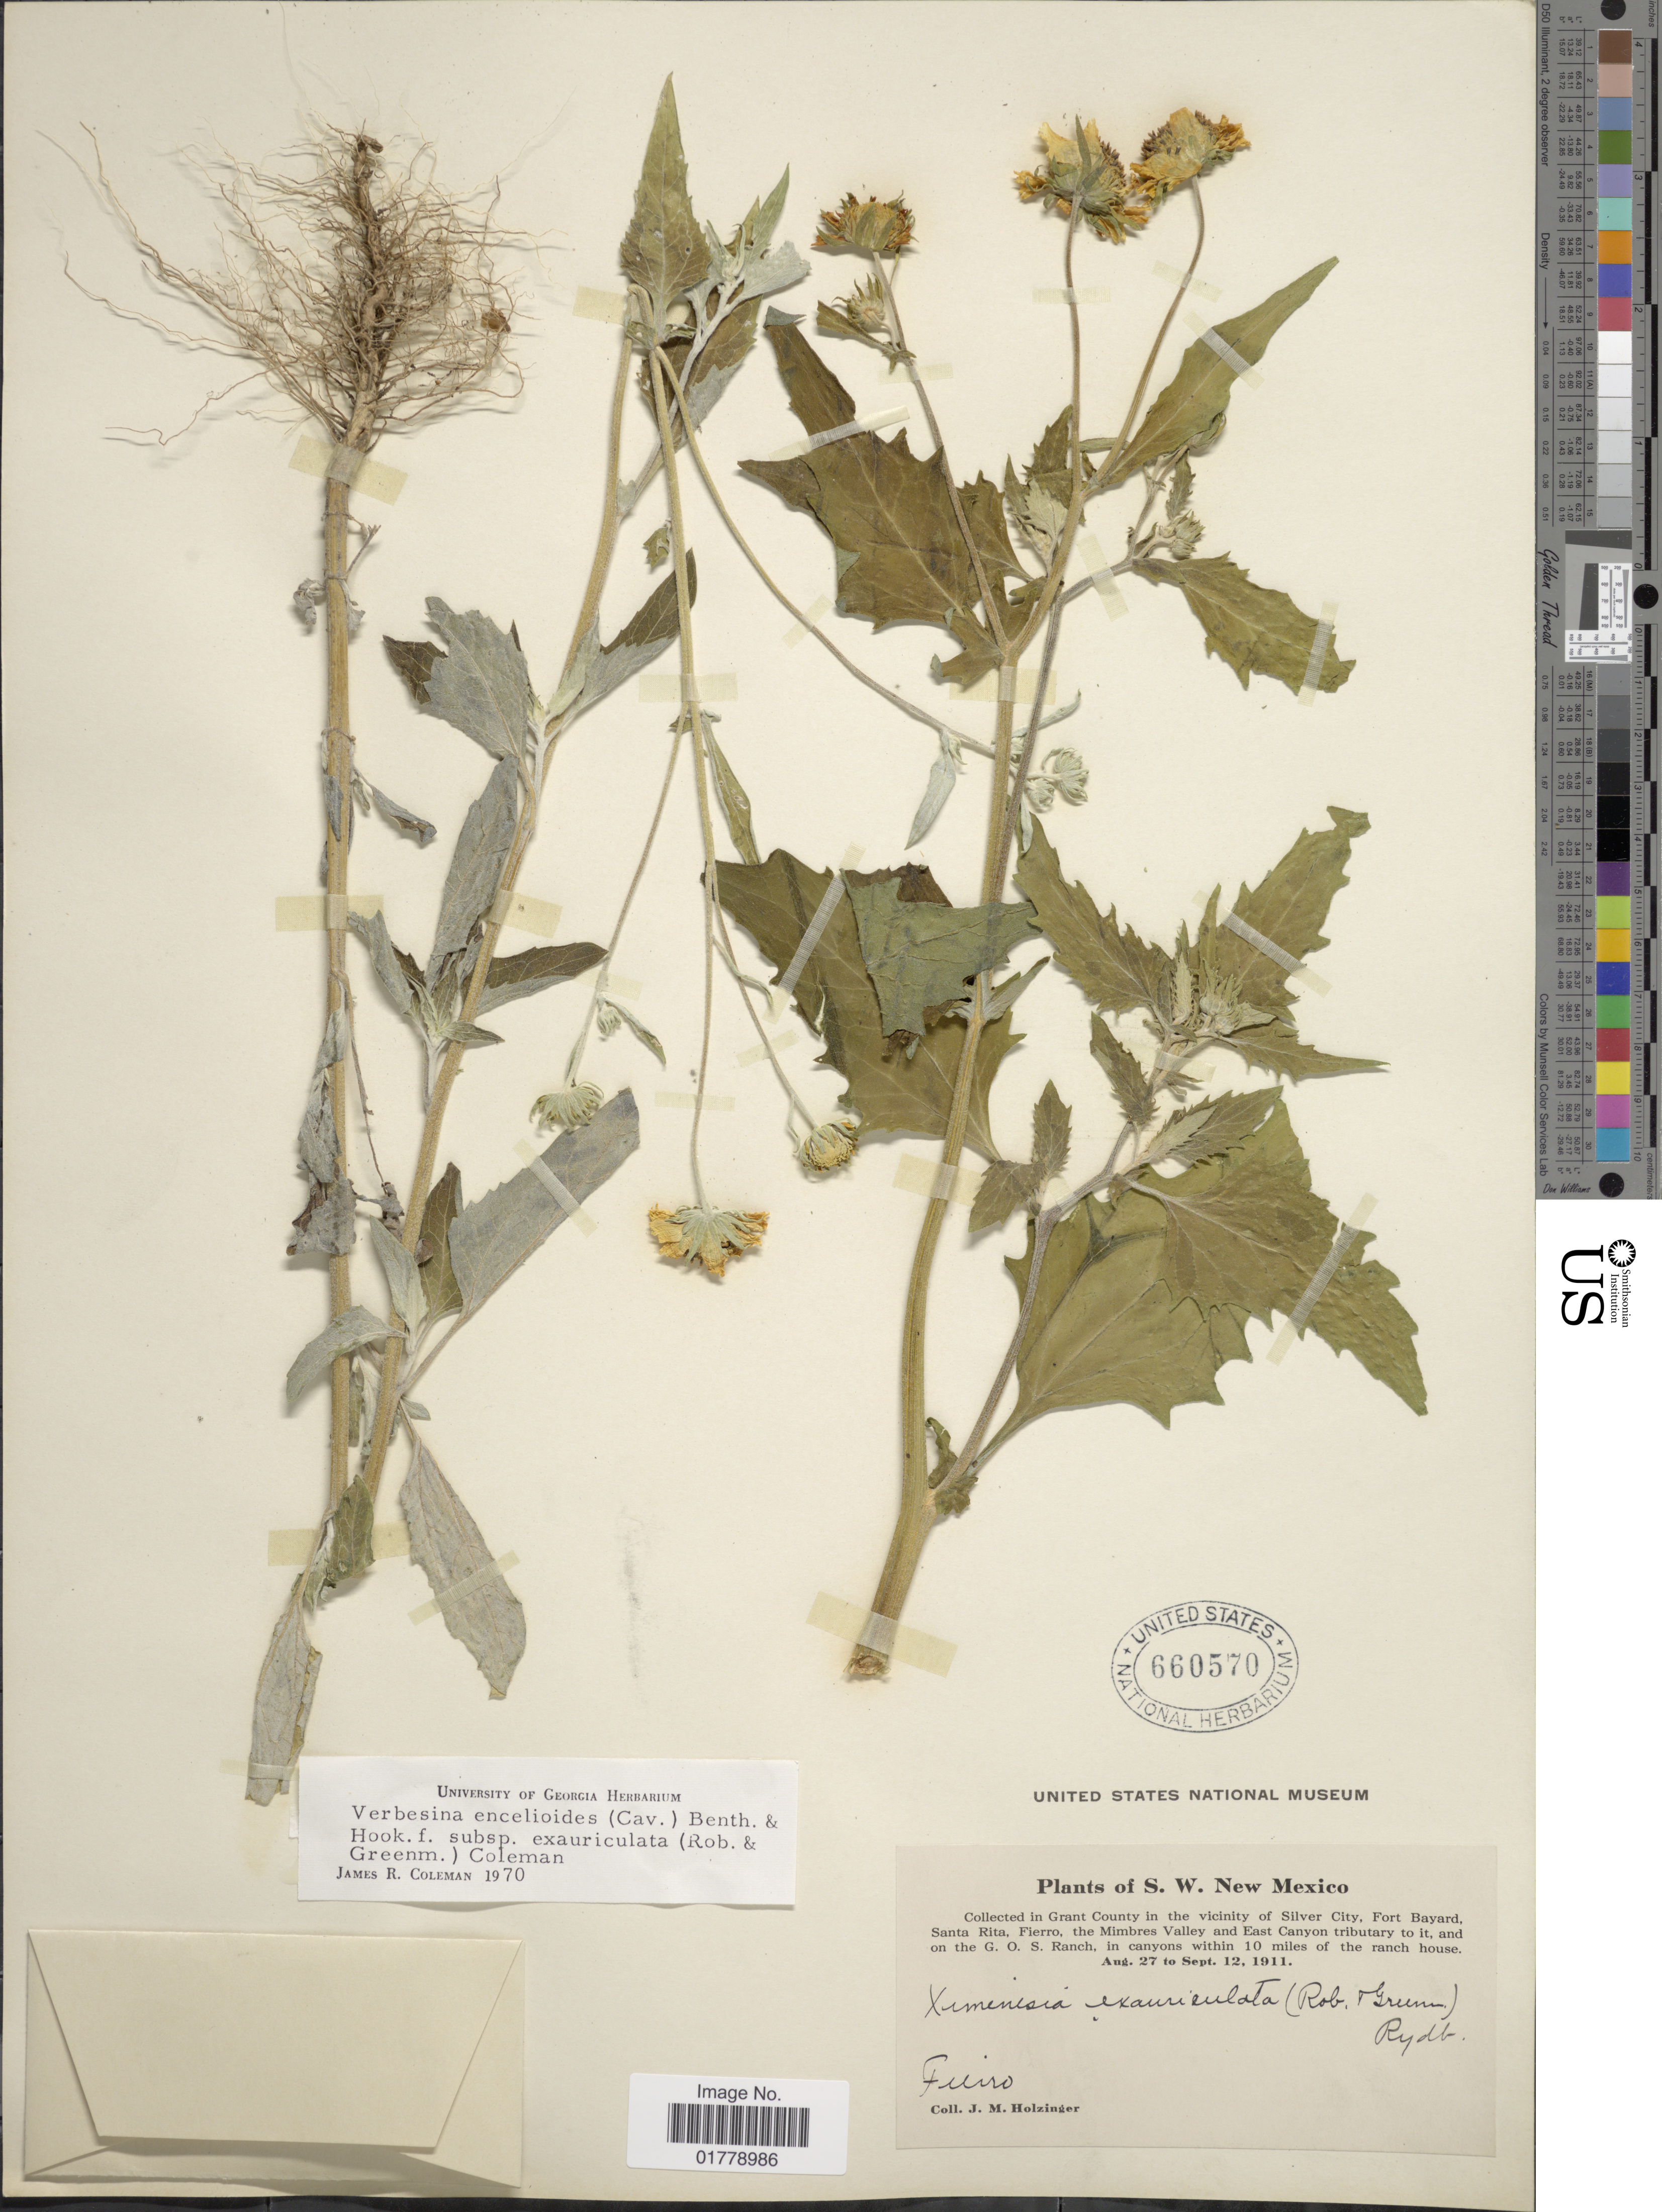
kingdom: Plantae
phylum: Tracheophyta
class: Magnoliopsida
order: Asterales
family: Asteraceae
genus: Verbesina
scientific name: Verbesina encelioides var. cana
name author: (B.L. Rob.) Greenm.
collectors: J. M. Holzinger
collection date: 1911-08-27/1911-09-12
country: United States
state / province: New Mexico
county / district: Grant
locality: Fierro, Grant County (in the vicinity of Silver City, Fort Bayard, Santa Rita, Fierro, the Mimbres Valley and East Canyon tribuatry to it, and on the G.O.S. Ranch, in canyons within 10 miles of the ranch house), S.W. New Mexico.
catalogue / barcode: US 660570